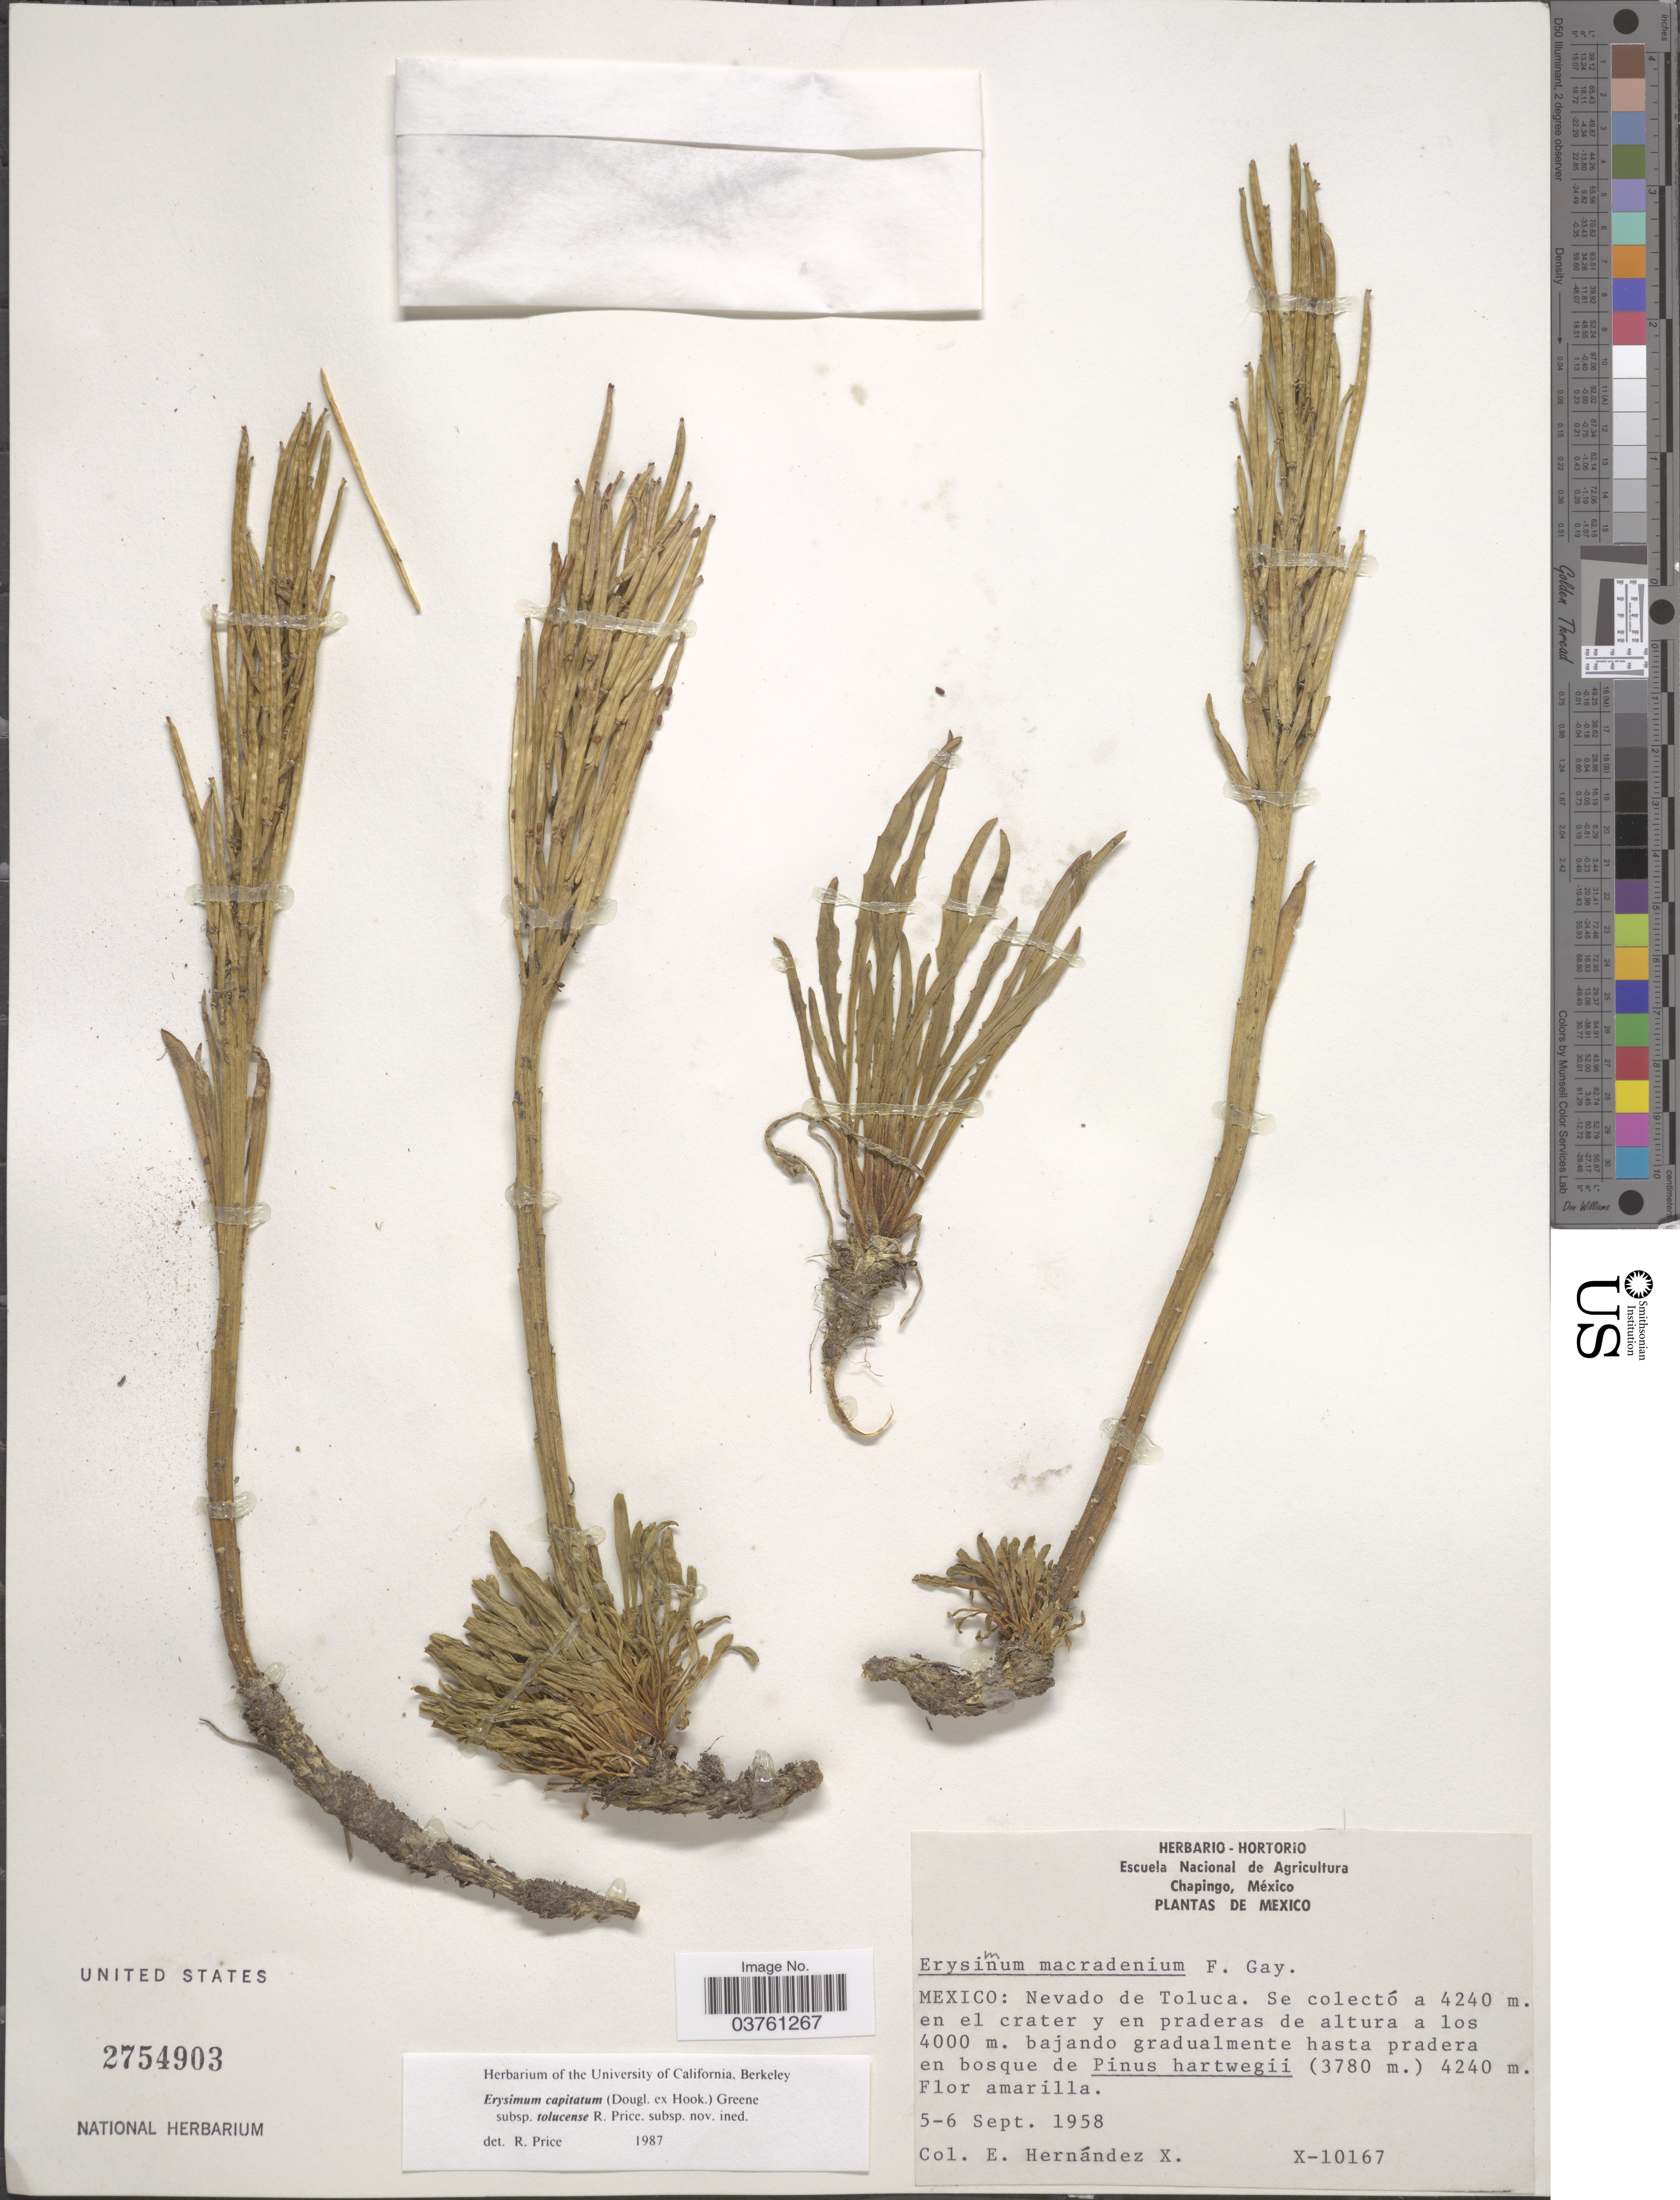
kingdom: Plantae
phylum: Tracheophyta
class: Magnoliopsida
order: Brassicales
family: Brassicaceae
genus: Erysimum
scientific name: Erysimum capitatum subsp. tolucense R.A. Price subsp. nov. ined.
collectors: E. Hernandez X.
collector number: X-10167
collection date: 1958-09-05/1958-09-06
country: Mexico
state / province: México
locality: Nevado de Toluca.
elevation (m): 4000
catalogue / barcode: US 2754903